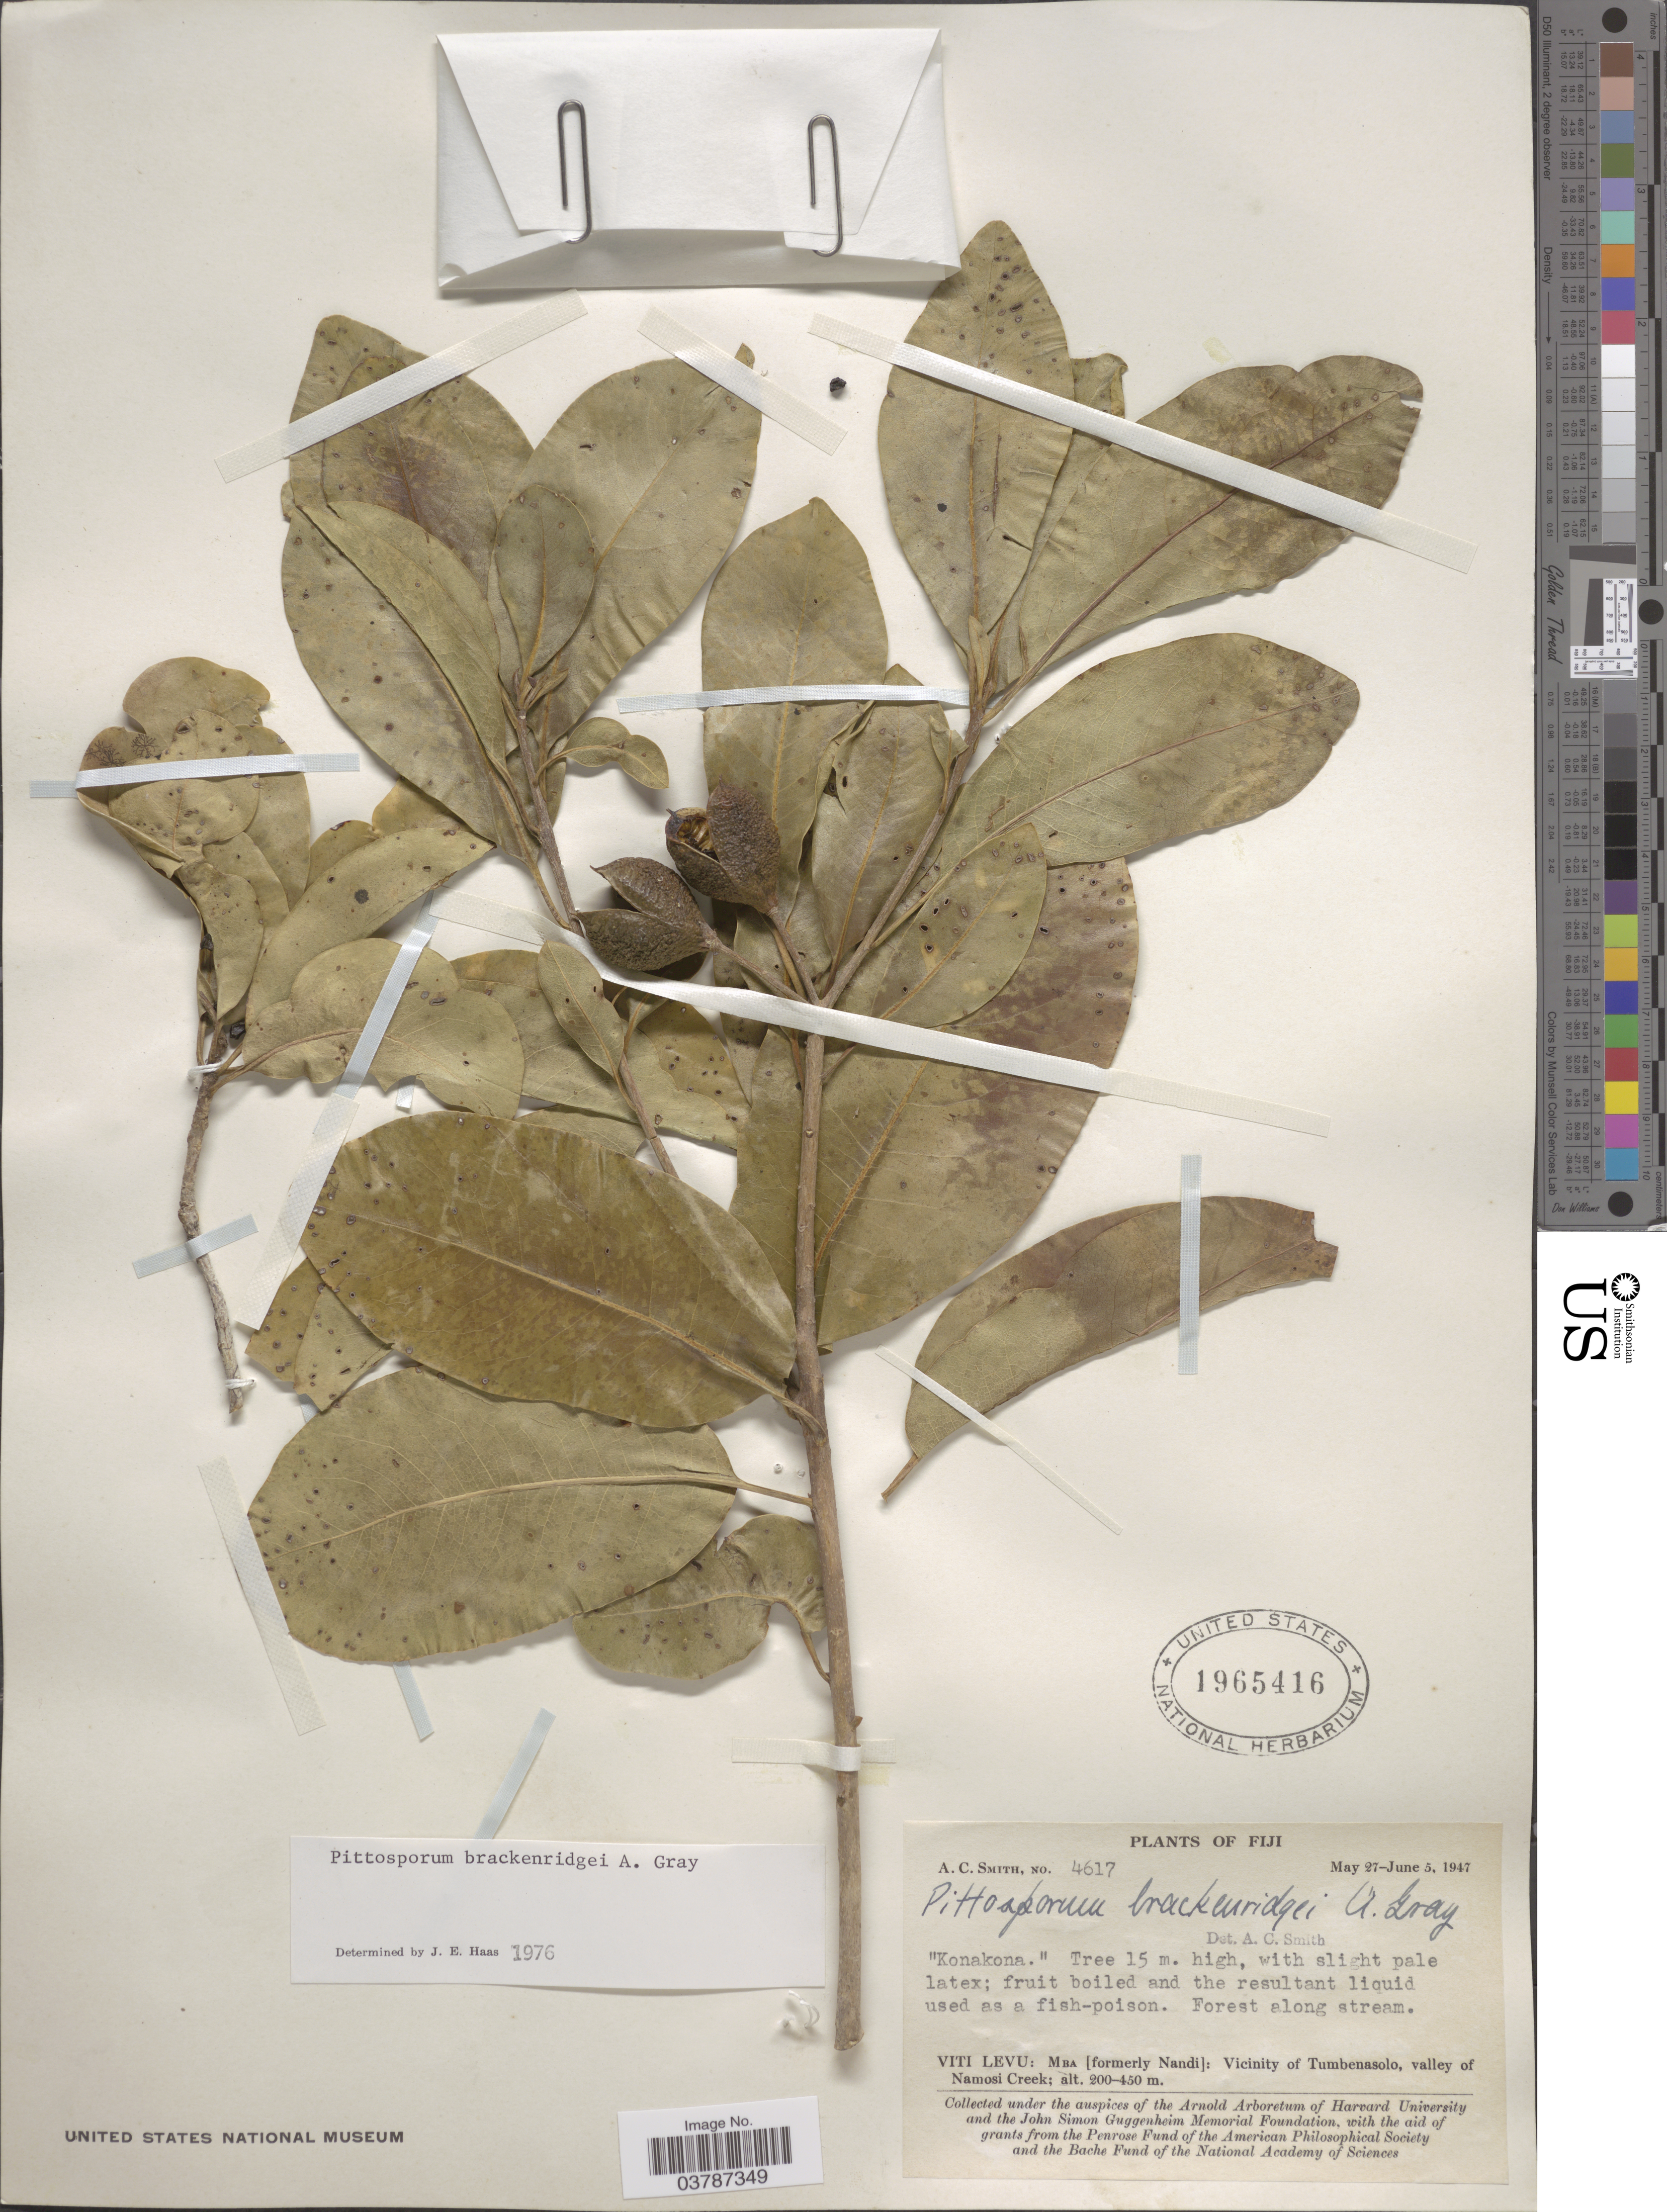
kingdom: Plantae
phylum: Tracheophyta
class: Magnoliopsida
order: Apiales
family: Pittosporaceae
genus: Pittosporum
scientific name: Pittosporum brackenridgei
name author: A. Gray in Wilkes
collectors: A. C. Smith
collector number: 4617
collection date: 1947-05-27/1947-06-05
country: Fiji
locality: Viti Levu: Mba [formerly Nandi]: Vicinity of Tumbenasolo, valley of Namosi Creek.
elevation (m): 200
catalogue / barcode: US 1965416